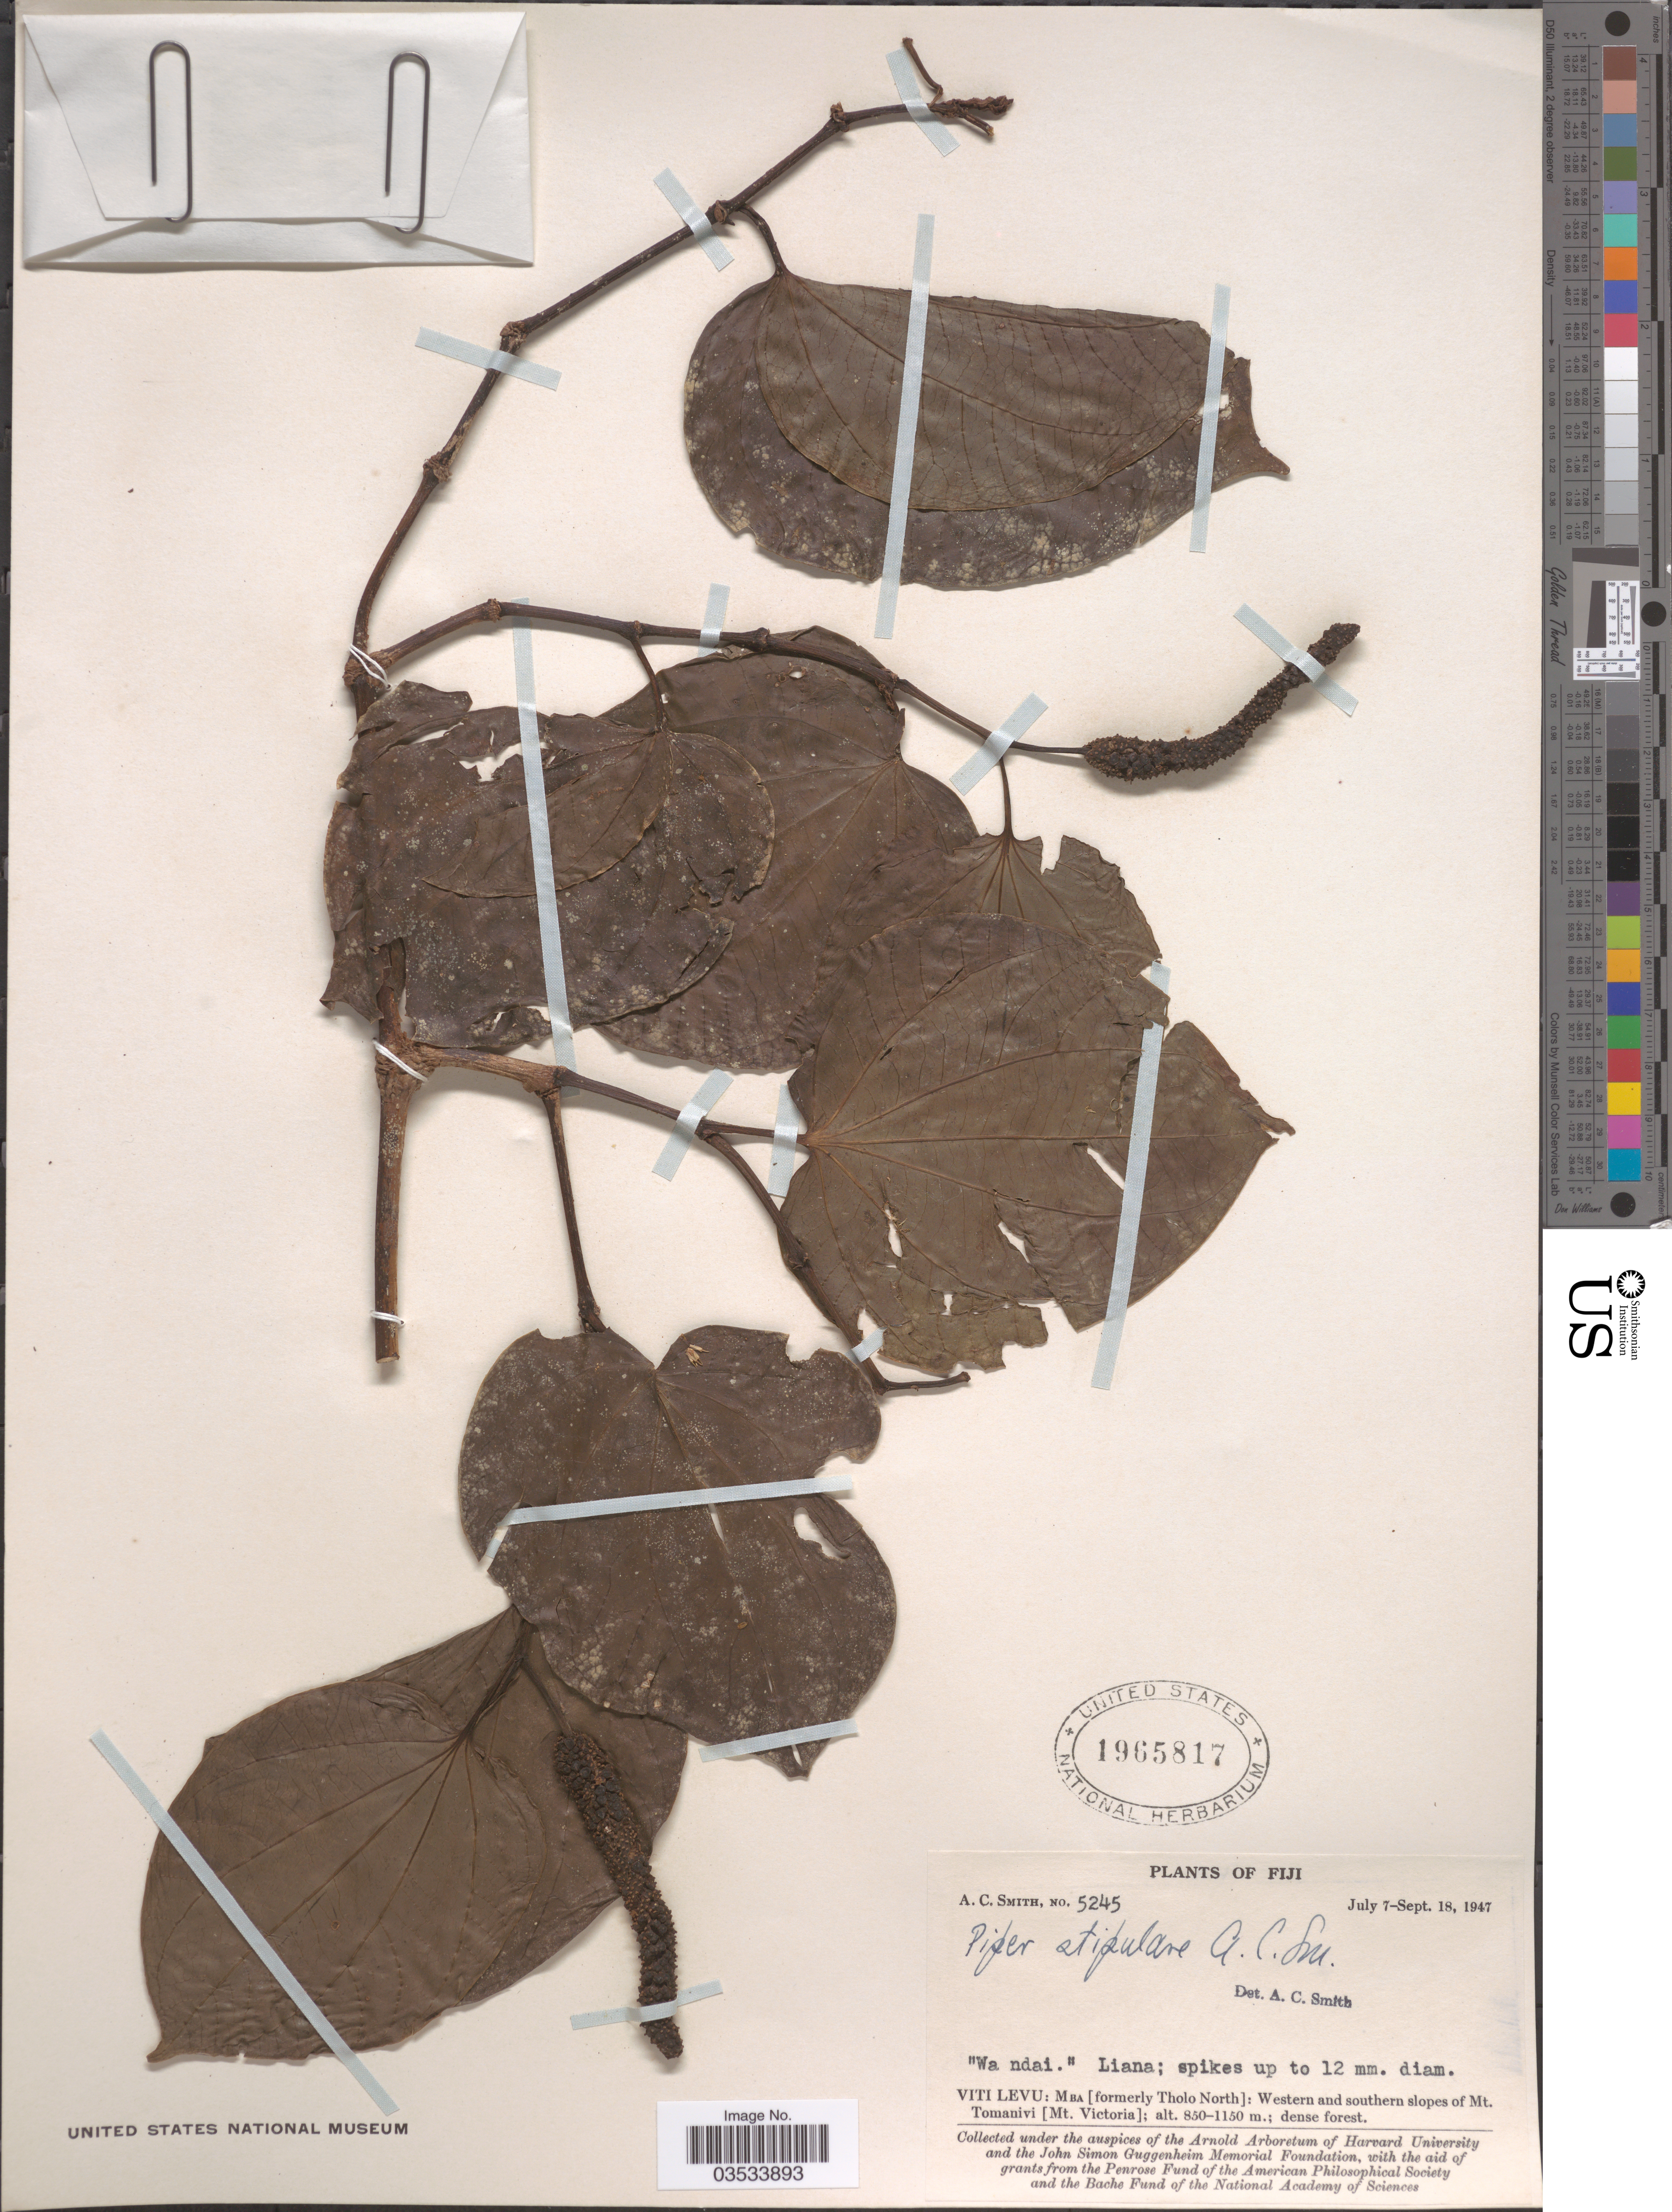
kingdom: Plantae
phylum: Tracheophyta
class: Magnoliopsida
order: Piperales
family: Piperaceae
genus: Piper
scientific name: Piper stipulare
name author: A.C. Sm.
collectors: A. C. Smith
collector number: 5245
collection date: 1947-07-07/1947-09-18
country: Fiji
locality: Viti Levu: Mba [formerly Tholo North]: Western and southern slopes of Mt. Tomanivi [Mt. Victoria].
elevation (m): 850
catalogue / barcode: US 1965817